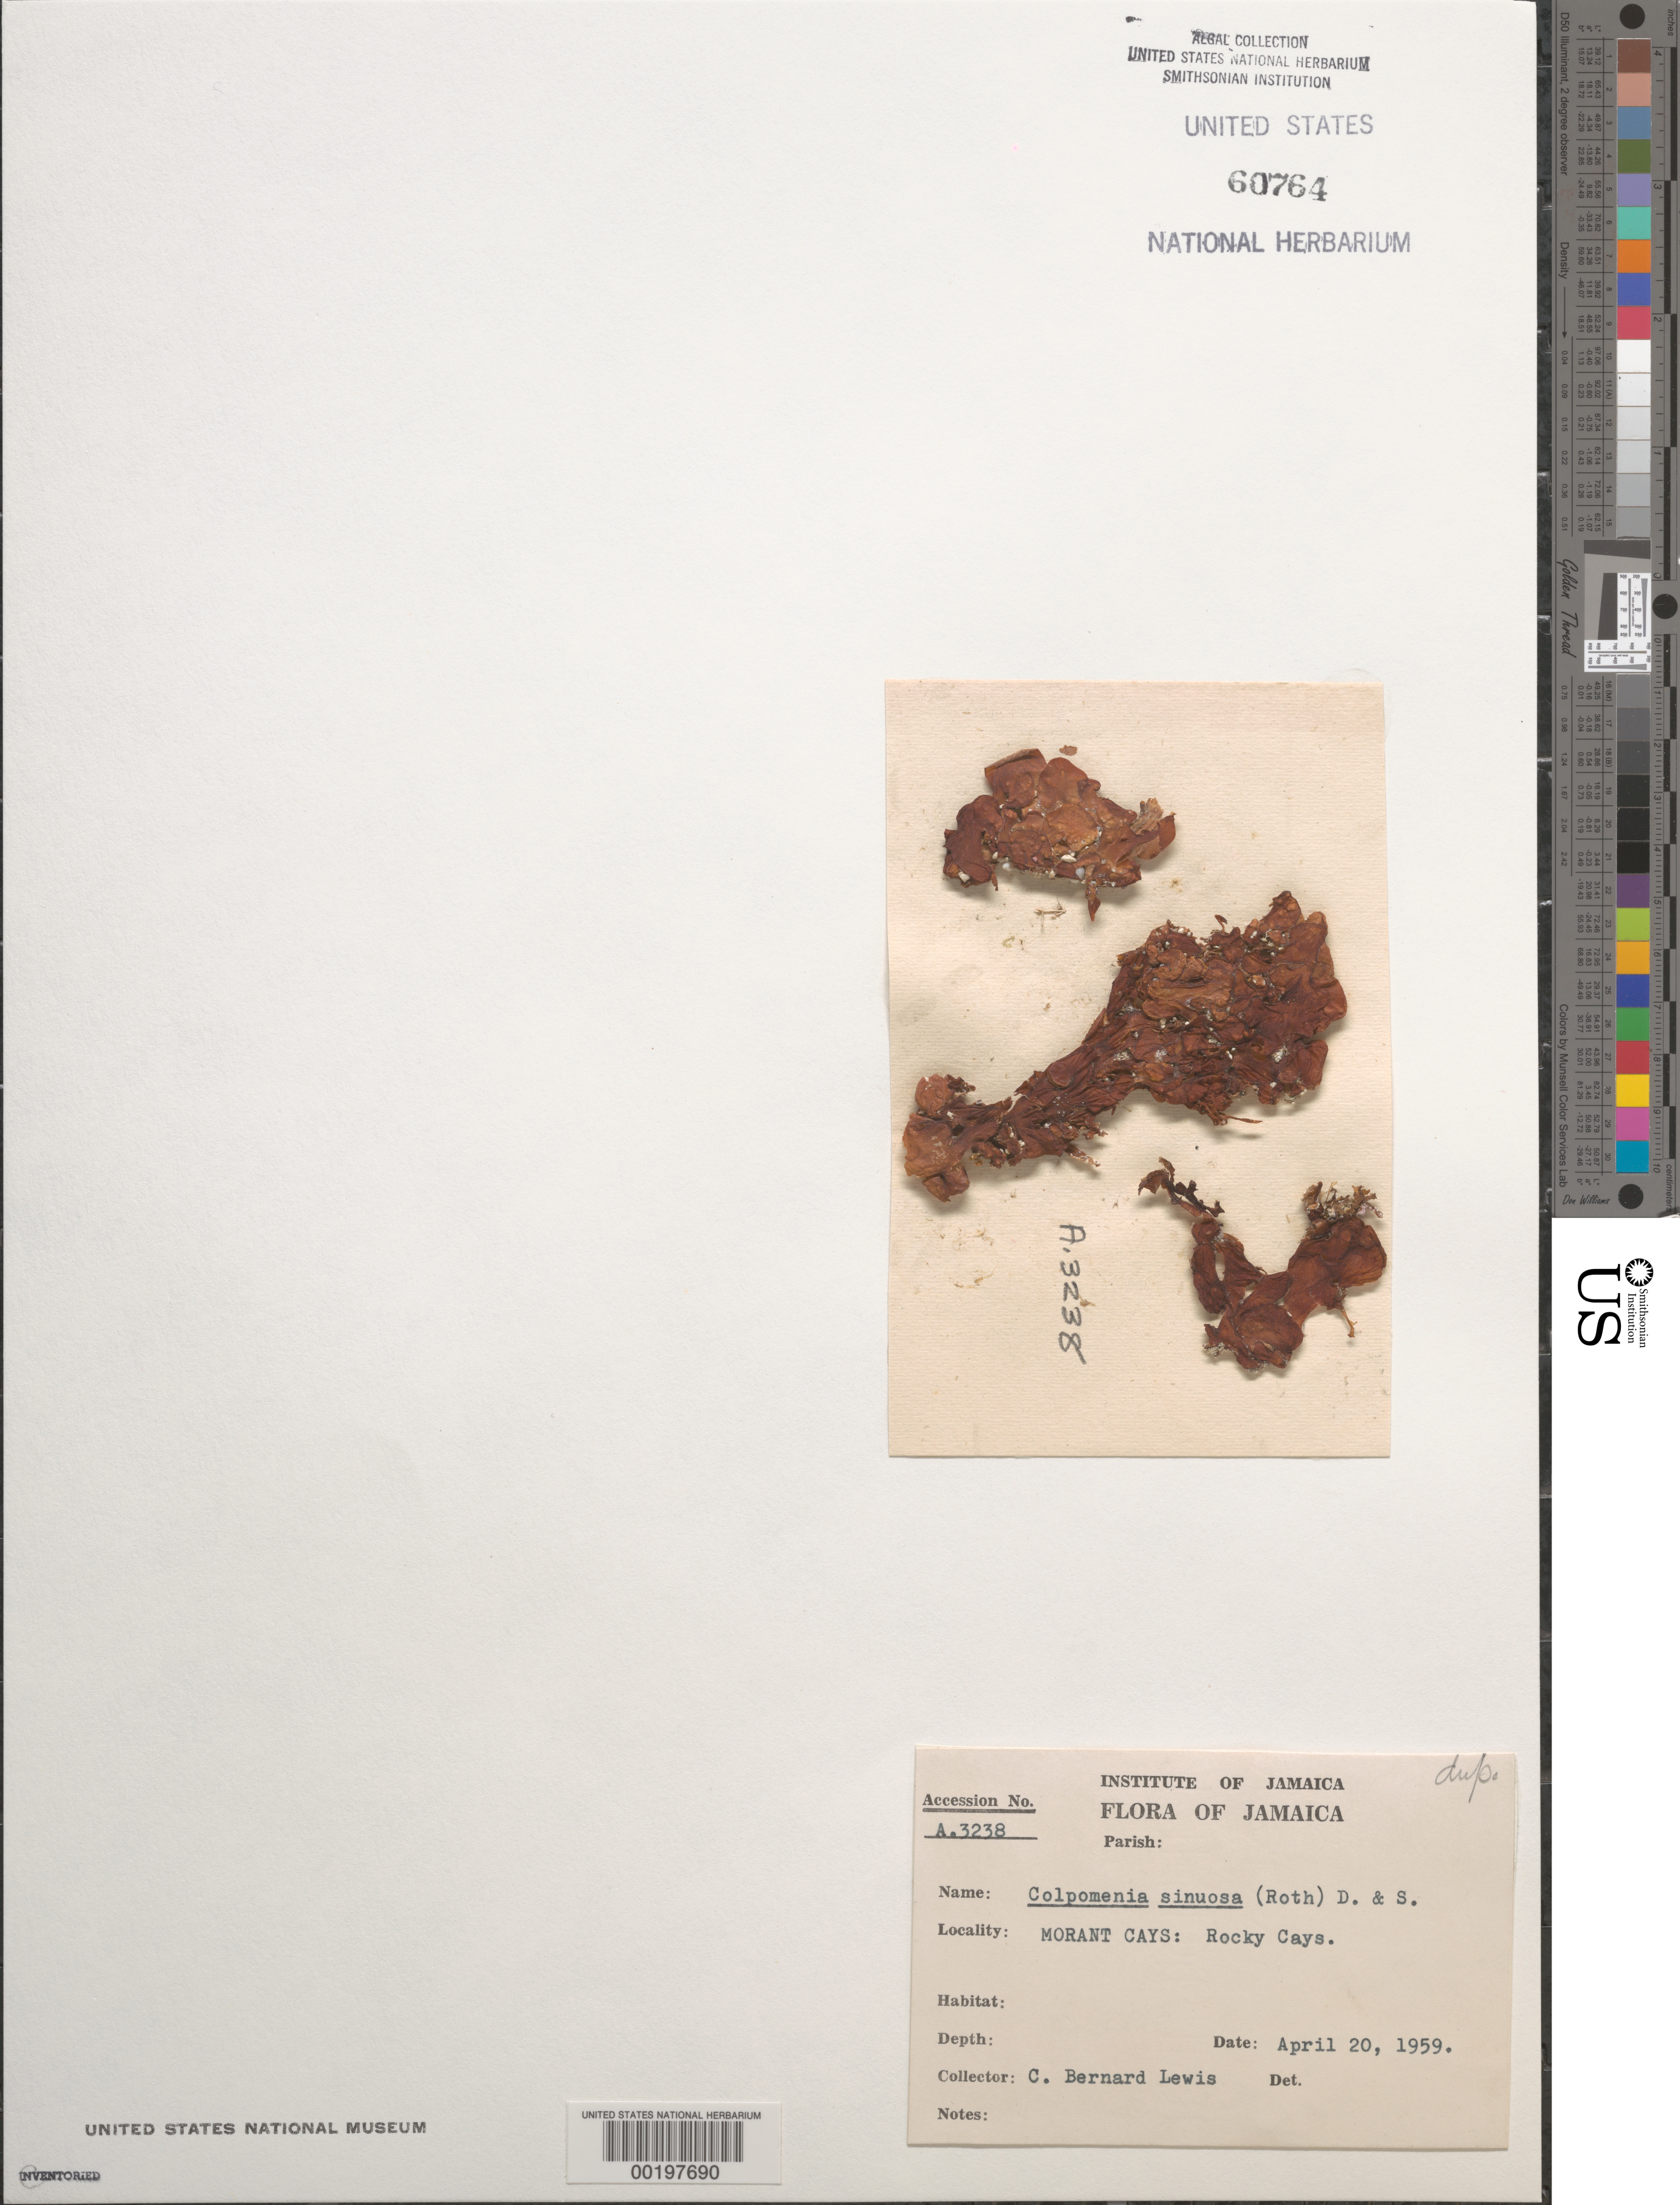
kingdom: Chromista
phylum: Ochrophyta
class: Phaeophyceae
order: Scytosiphonales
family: Scytosiphonaceae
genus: Colpomenia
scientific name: Colpomenia sinuosa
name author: (K. Mert. ex Roth) Derbes & Solier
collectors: C. B. Lewis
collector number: A.3238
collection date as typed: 20 Apr 1959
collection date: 1959-04-20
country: Jamaica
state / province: Morant Cays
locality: Rocky cays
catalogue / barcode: US 60764